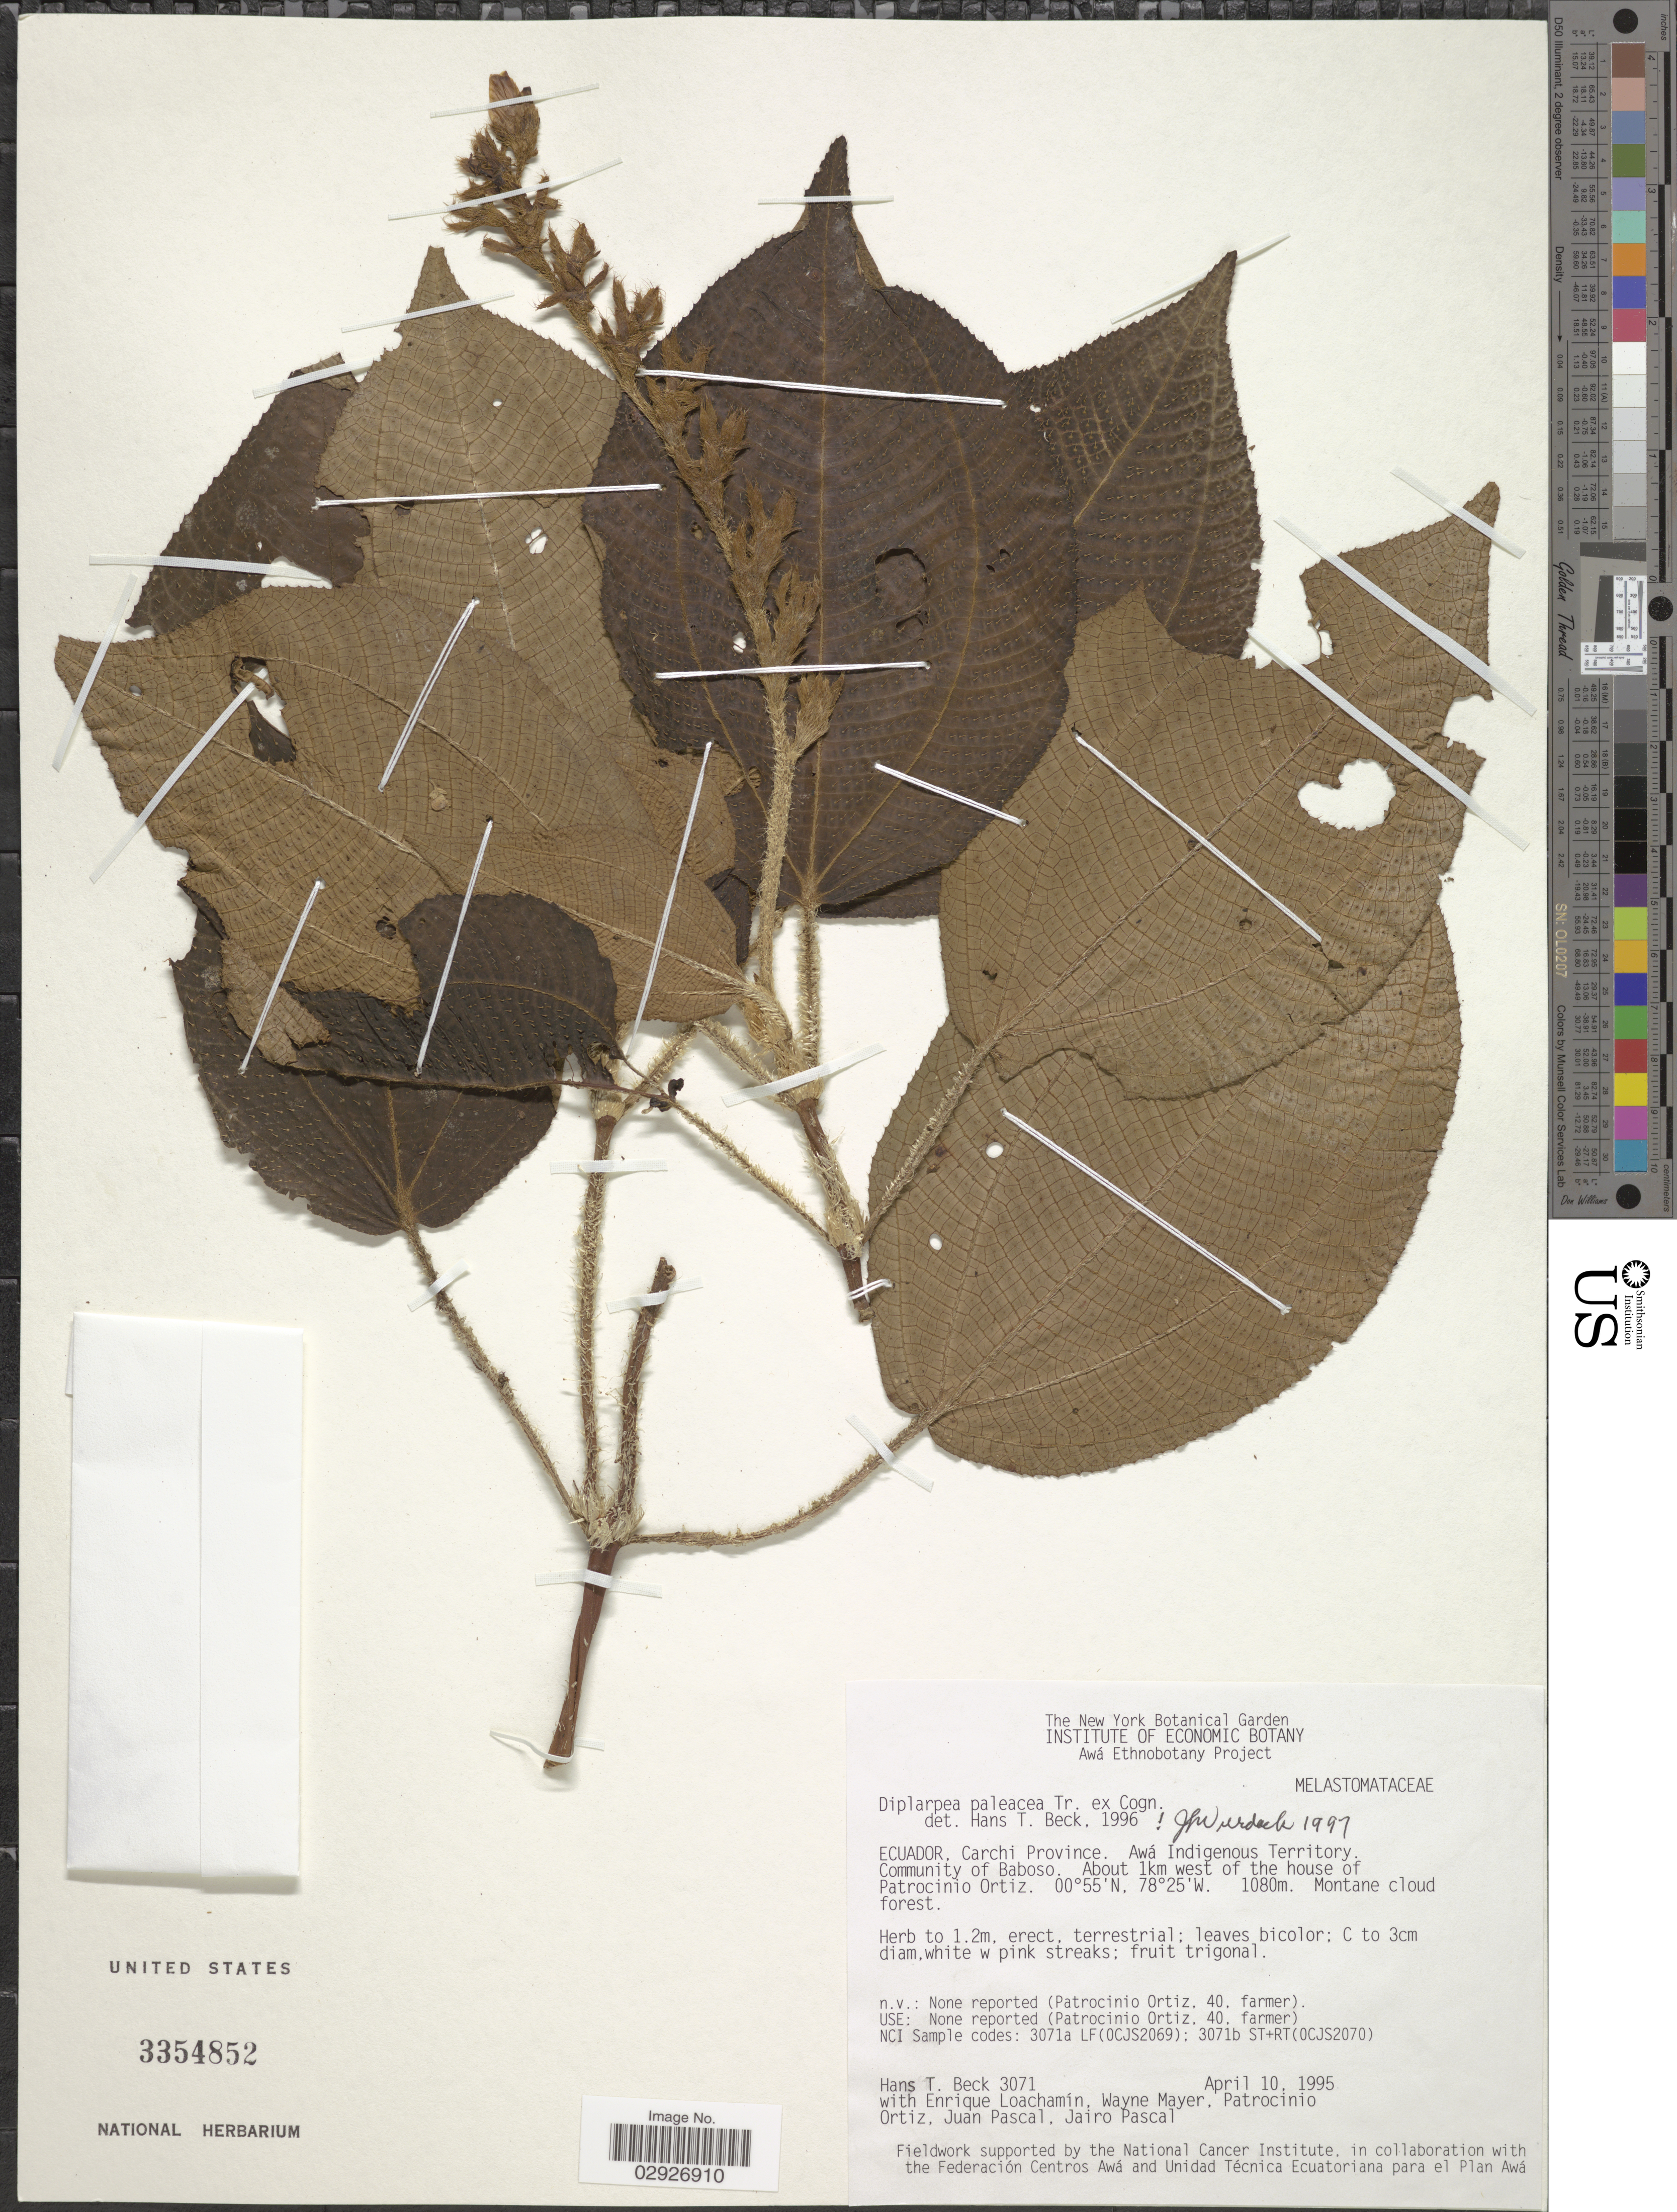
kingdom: Plantae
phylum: Tracheophyta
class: Magnoliopsida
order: Myrtales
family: Melastomataceae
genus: Triolena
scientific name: Triolena paleacea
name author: (Triana) Almeda & Alvear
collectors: H. T. Beck, E. Loachamin, W. Mayer, P. Ortiz & et al.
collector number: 3071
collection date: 1995-04-10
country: Ecuador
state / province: Carchi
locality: Carchi Province. Awá Indigenous Territory. Community of Baboso. About 1km west of the house of Patrocinio Ortiz.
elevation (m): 1080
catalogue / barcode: US 3354852